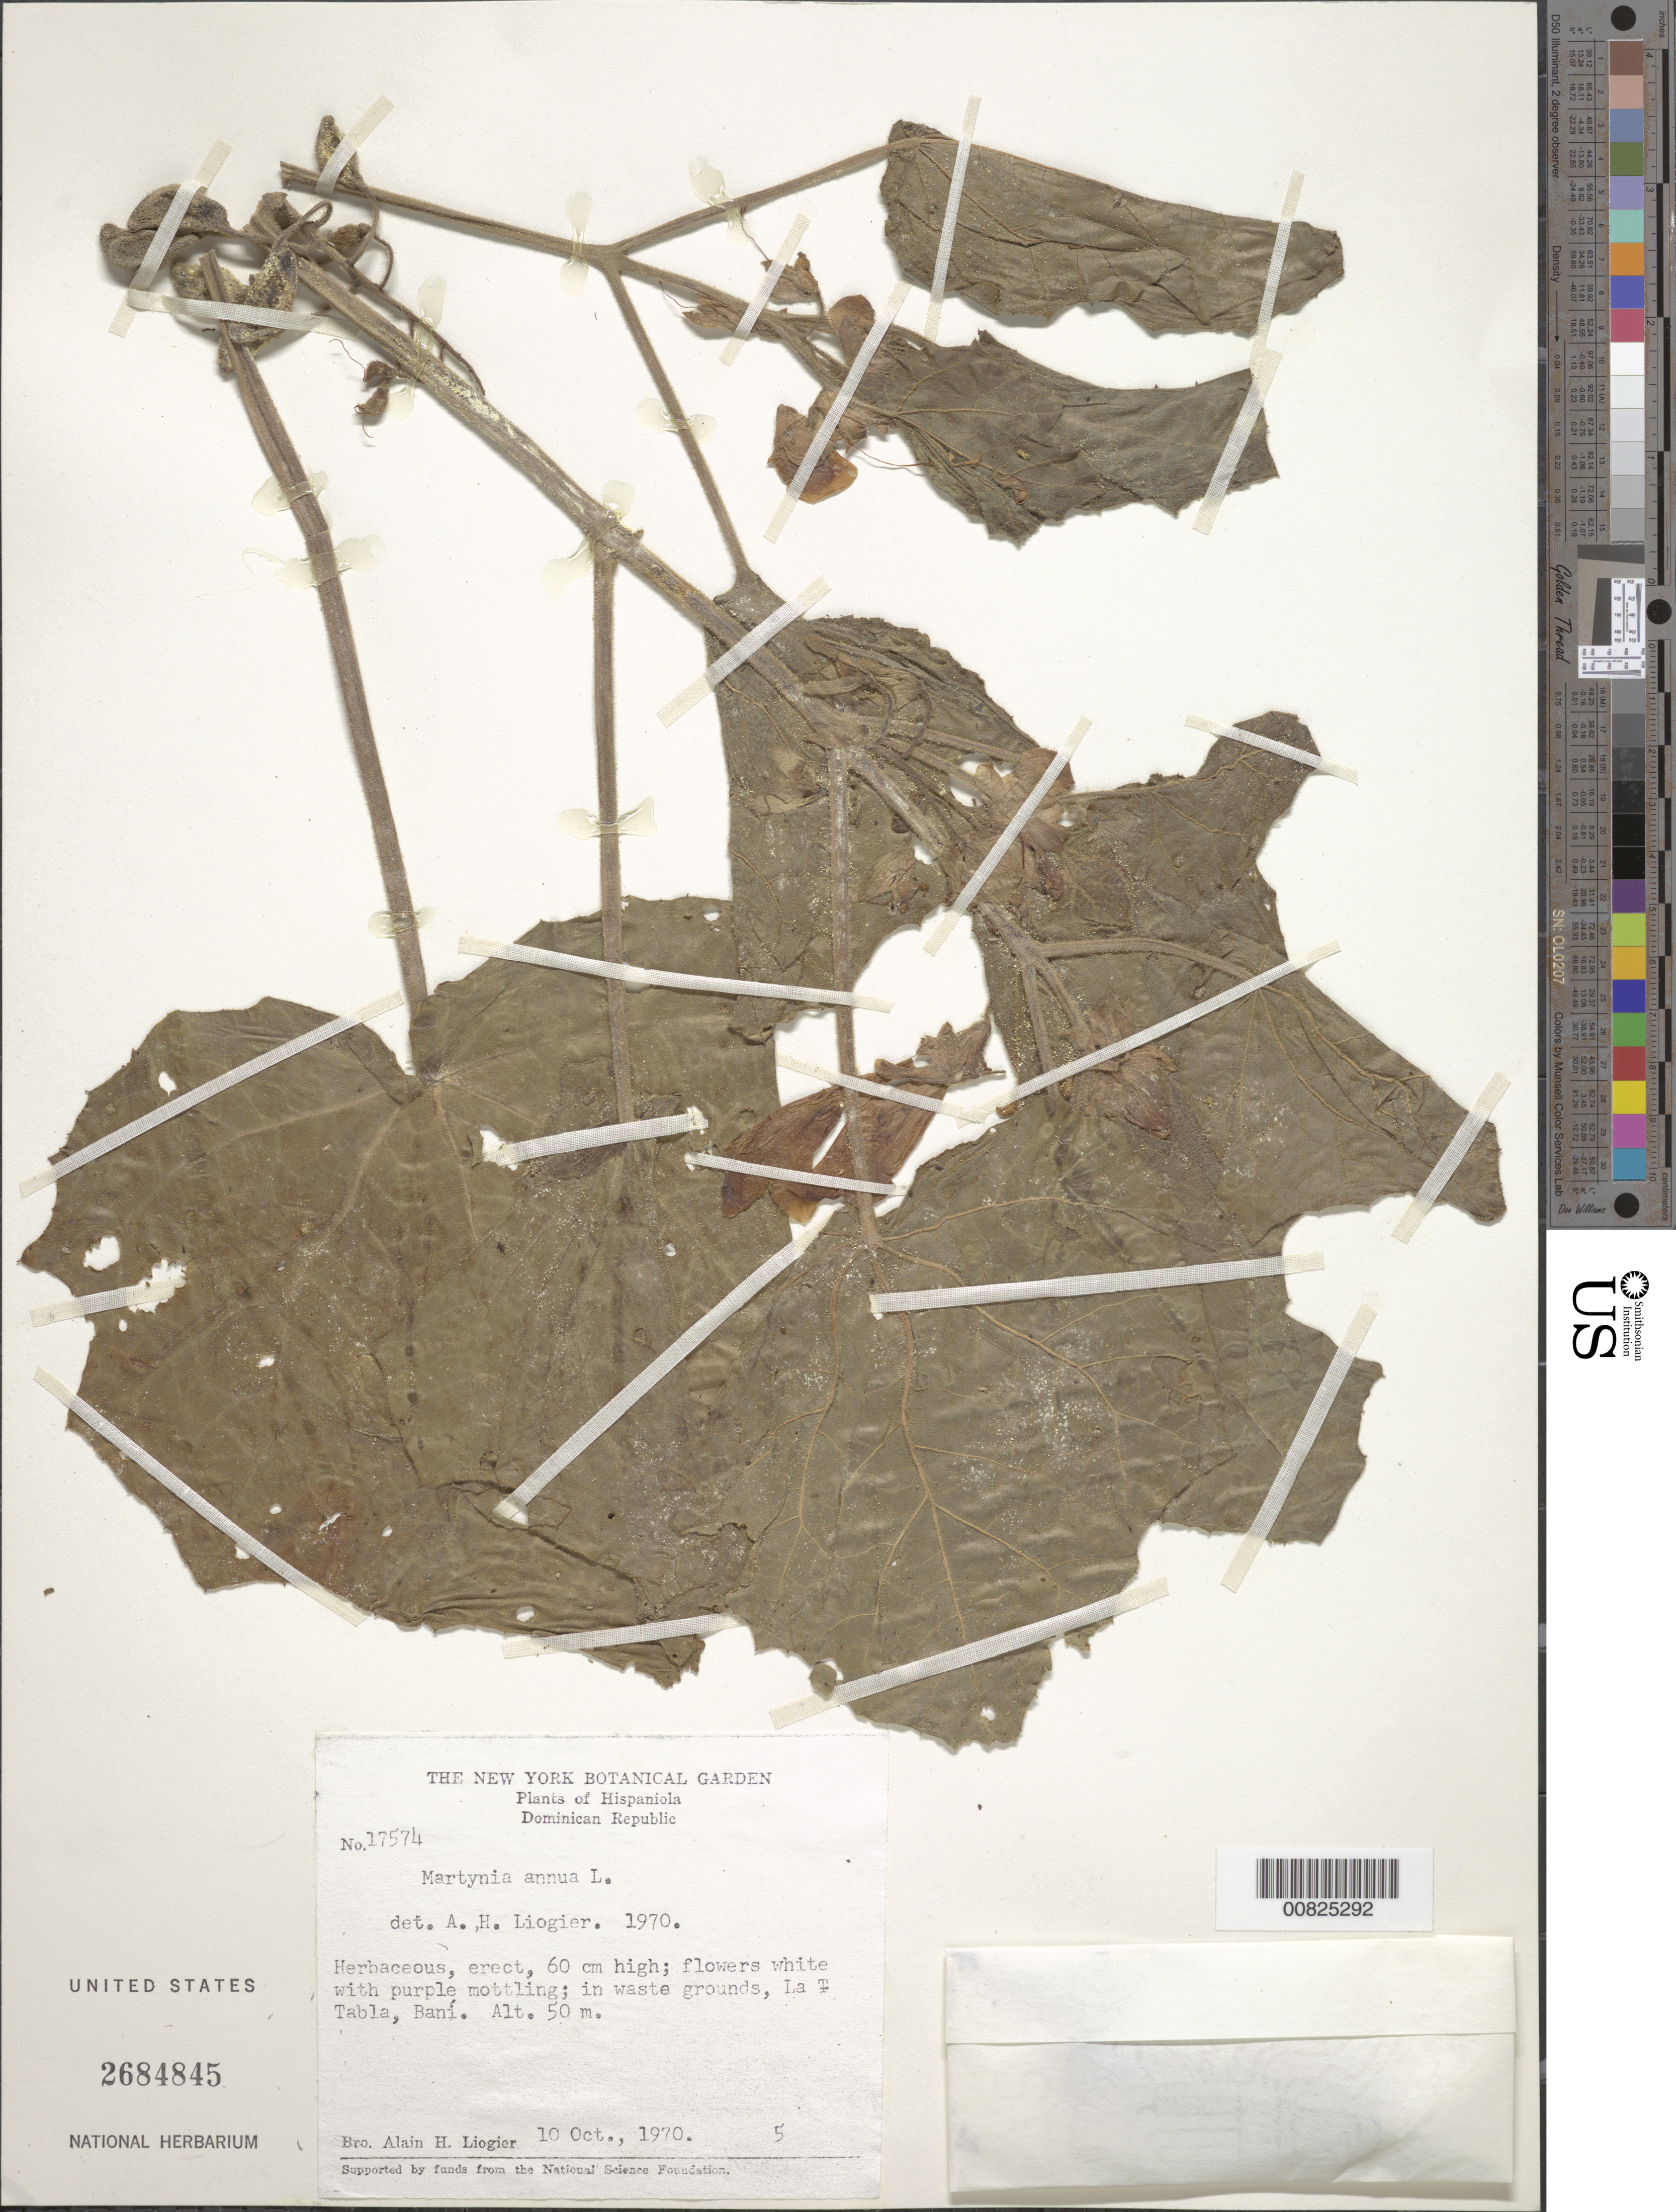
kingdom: Plantae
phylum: Tracheophyta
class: Magnoliopsida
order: Lamiales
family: Martyniaceae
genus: Martynia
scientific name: Martynia annua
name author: L.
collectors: A. H. Liogier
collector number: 17574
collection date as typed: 10 Oct 1970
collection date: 1970-10-10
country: Dominican Republic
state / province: Peravia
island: Hispaniola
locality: La Tabla, Baní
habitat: In waste grouds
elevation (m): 50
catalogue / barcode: US 2684845